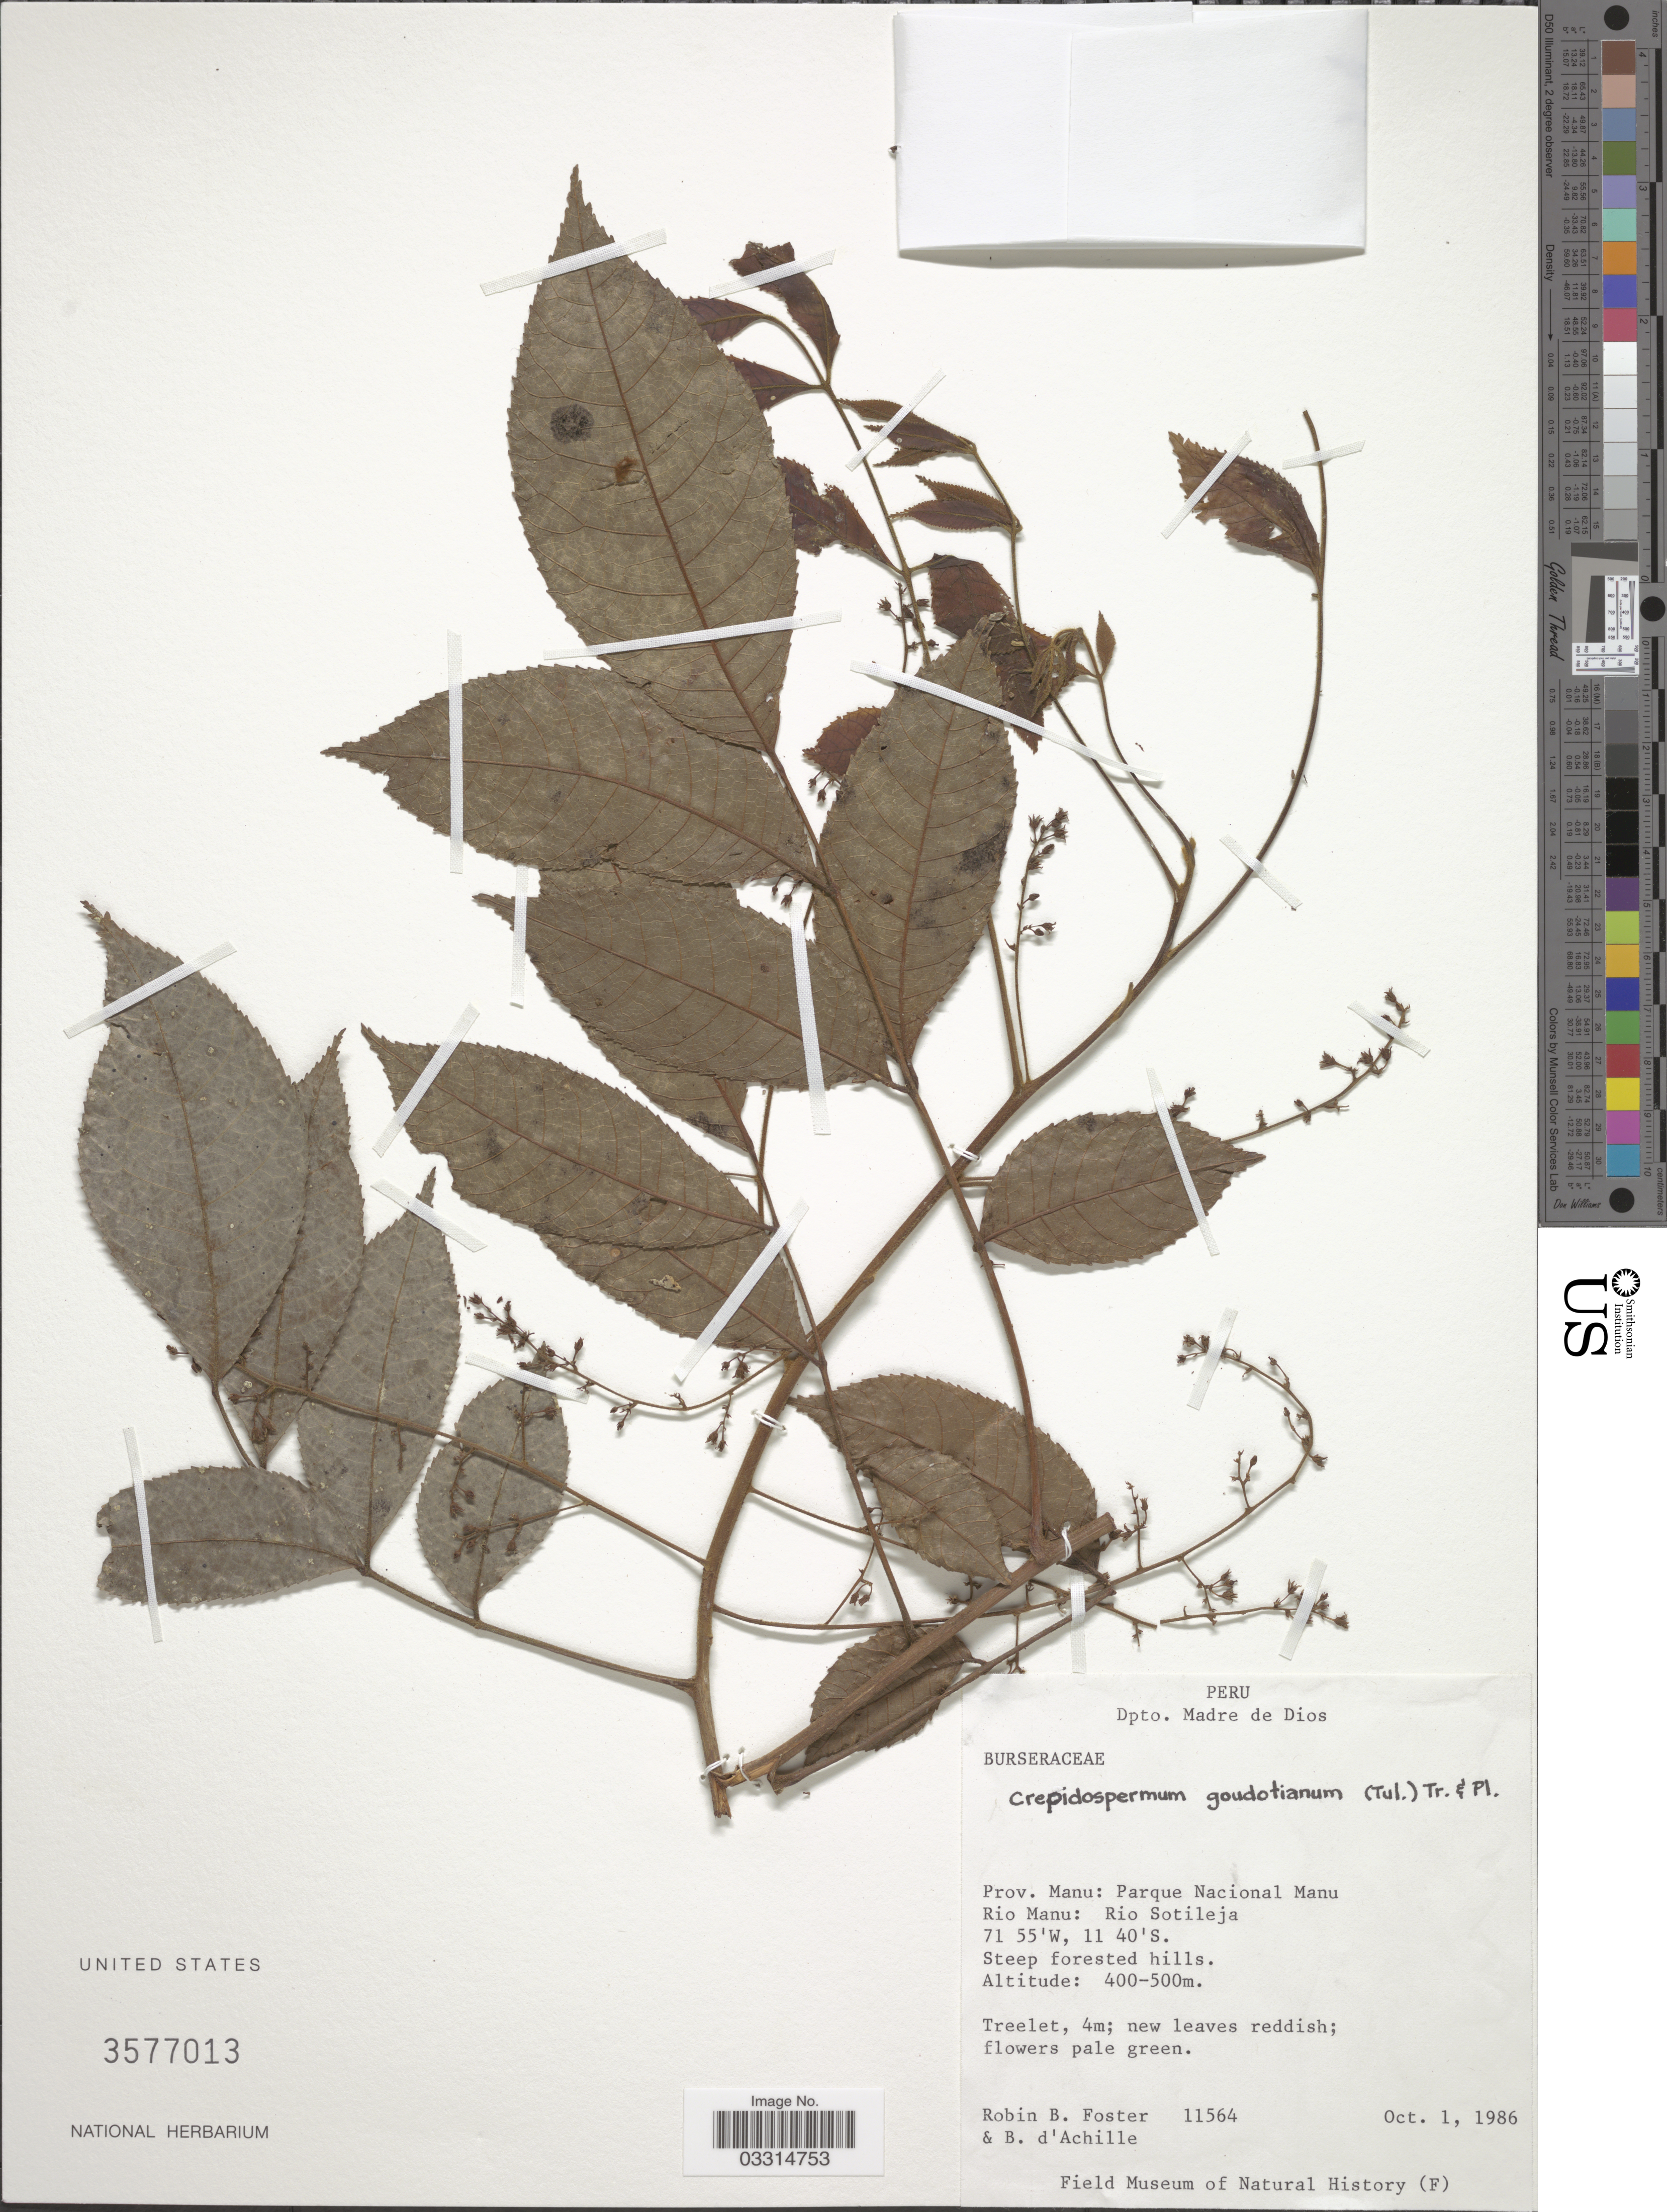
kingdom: Plantae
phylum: Tracheophyta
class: Magnoliopsida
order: Sapindales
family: Burseraceae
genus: Protium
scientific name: Protium goudotianum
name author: (Tul.) Byng & Christenh.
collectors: R. B. Foster & B. d'Achille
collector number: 11564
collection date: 1986-10-01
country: Peru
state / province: Madre de Dios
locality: Dpto. Madre de Dios, Prov. Manu: Parque Nacional Manu, Rio Manu: Rio Sotileja.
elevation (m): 400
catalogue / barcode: US 3577013